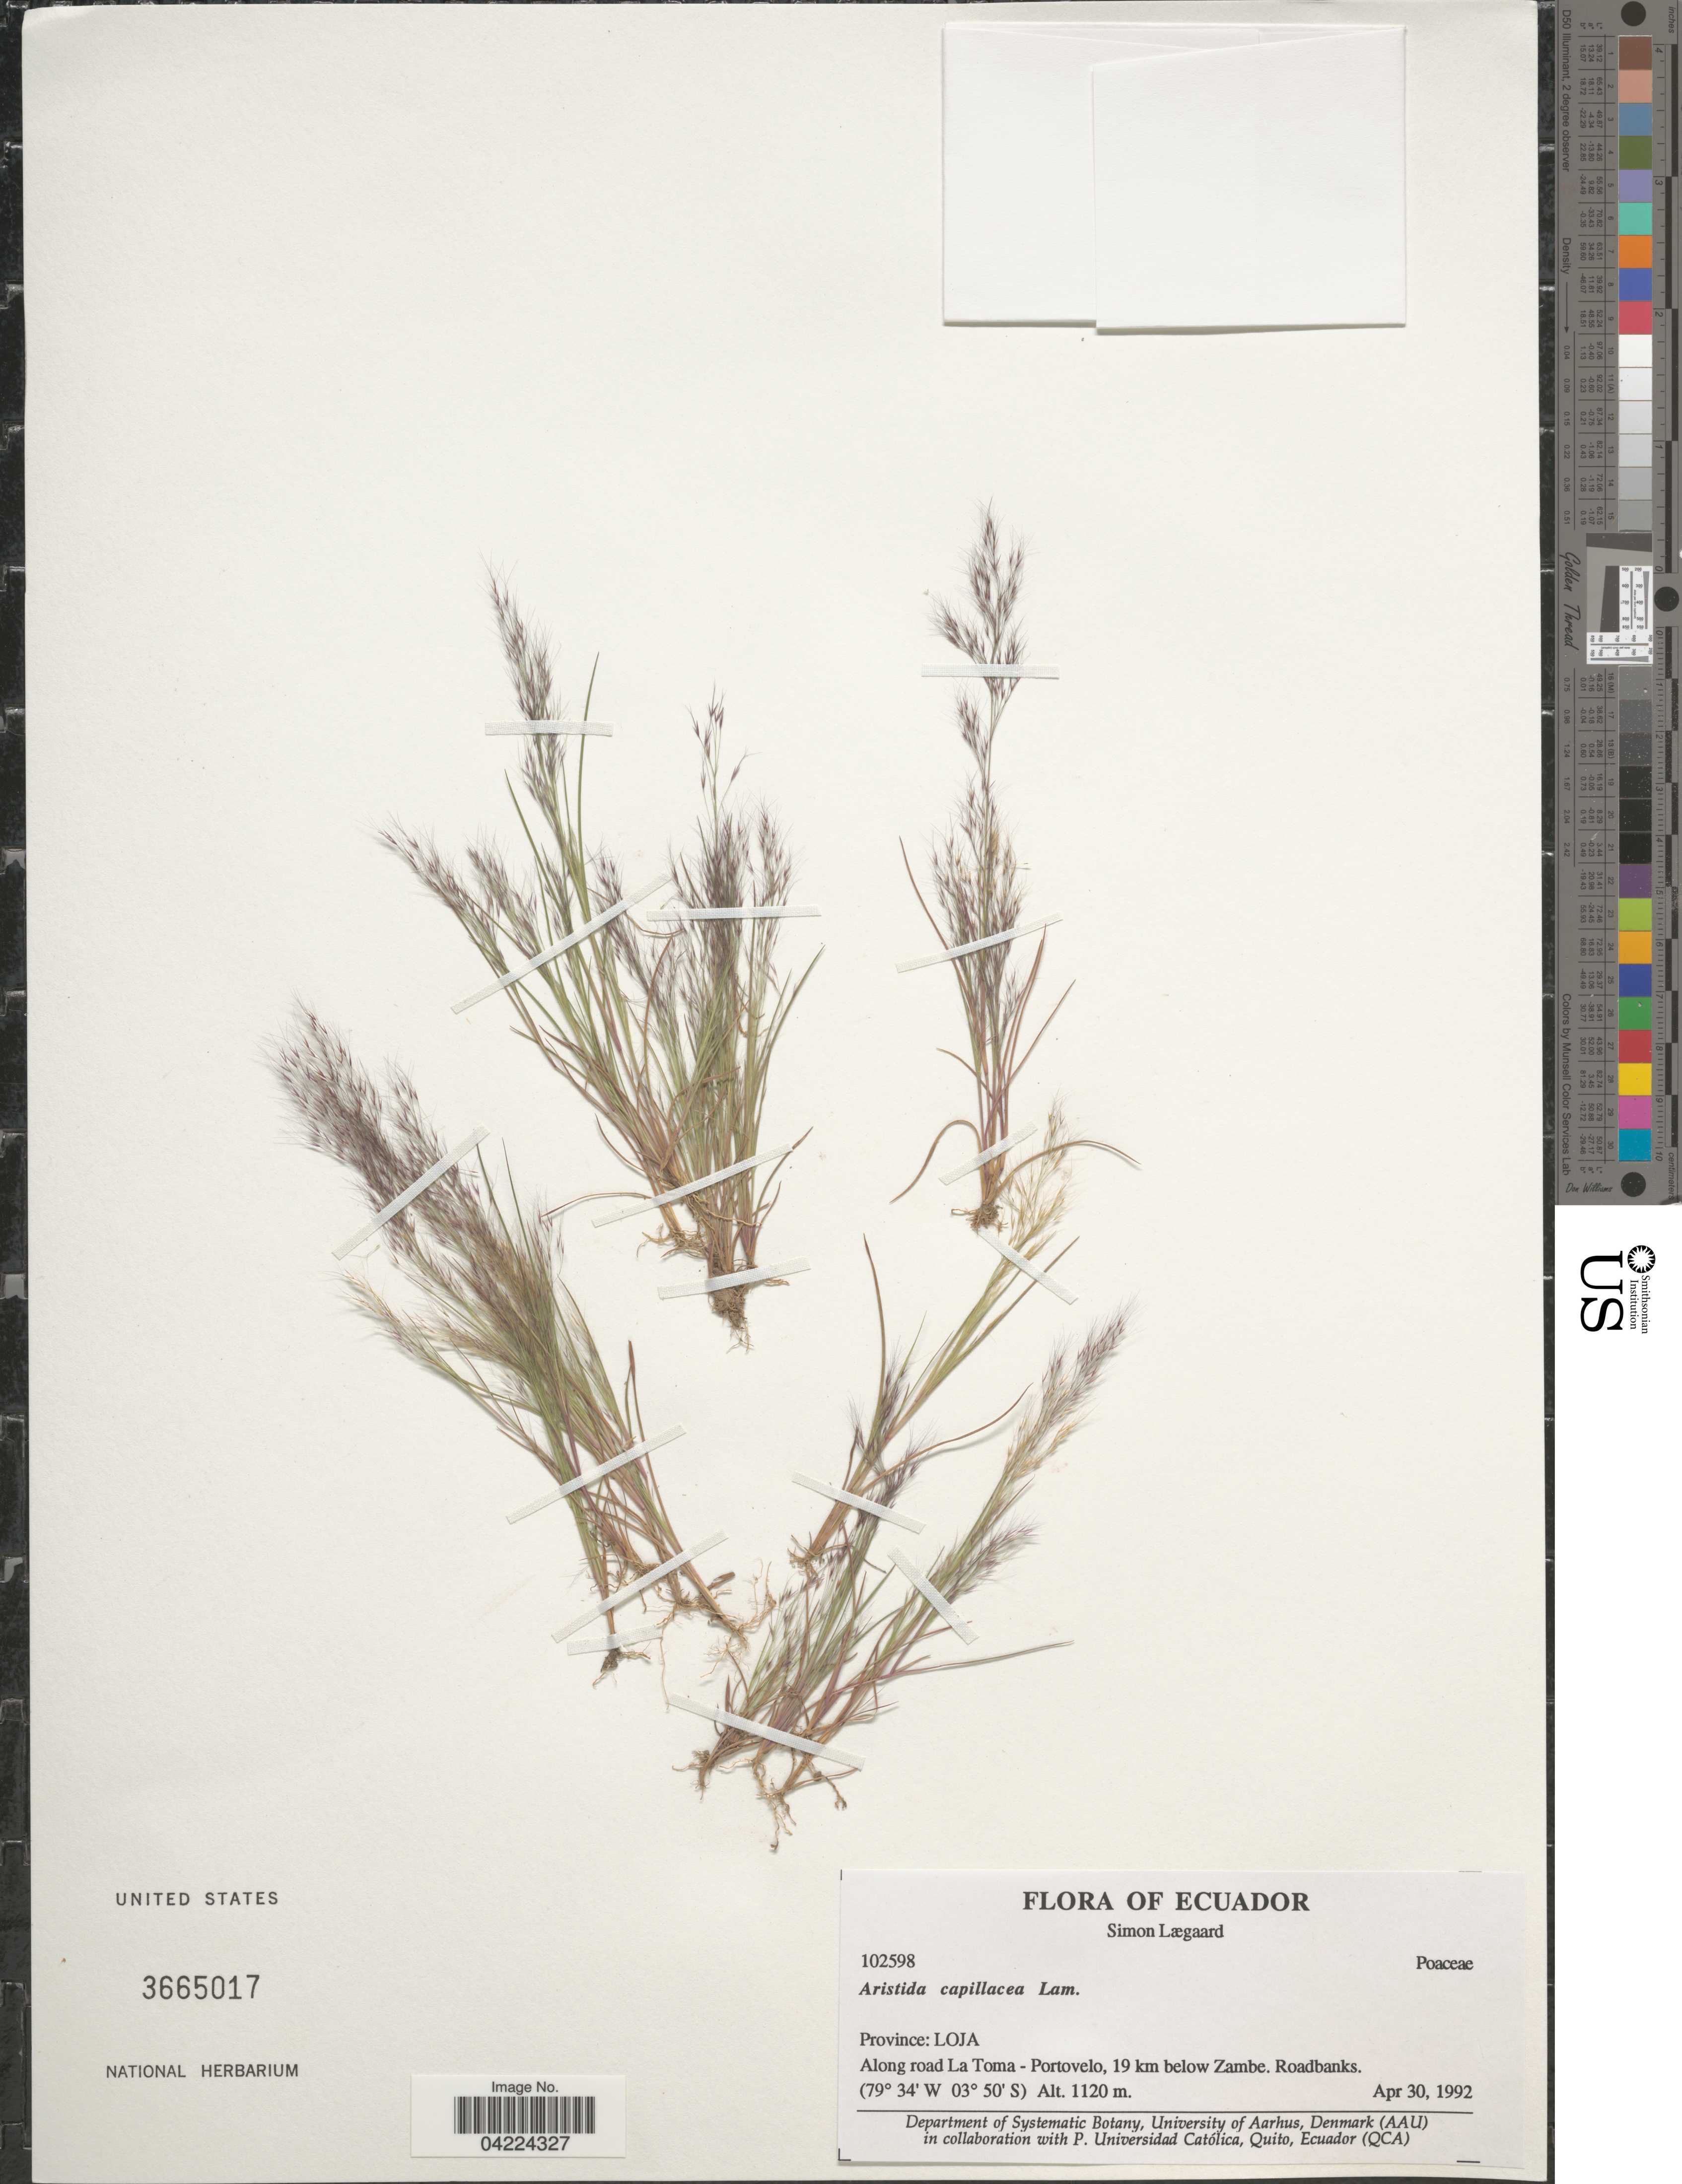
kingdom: Plantae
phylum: Tracheophyta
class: Liliopsida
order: Poales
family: Poaceae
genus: Aristida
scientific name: Aristida capillacea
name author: Lam.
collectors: S. Lægaard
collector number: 102598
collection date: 1992-04-30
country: Ecuador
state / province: Loja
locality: Along road to La Toma - Portovelo, 19 km below Zambe. Roadbanks.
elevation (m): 1120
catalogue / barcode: US 3665017